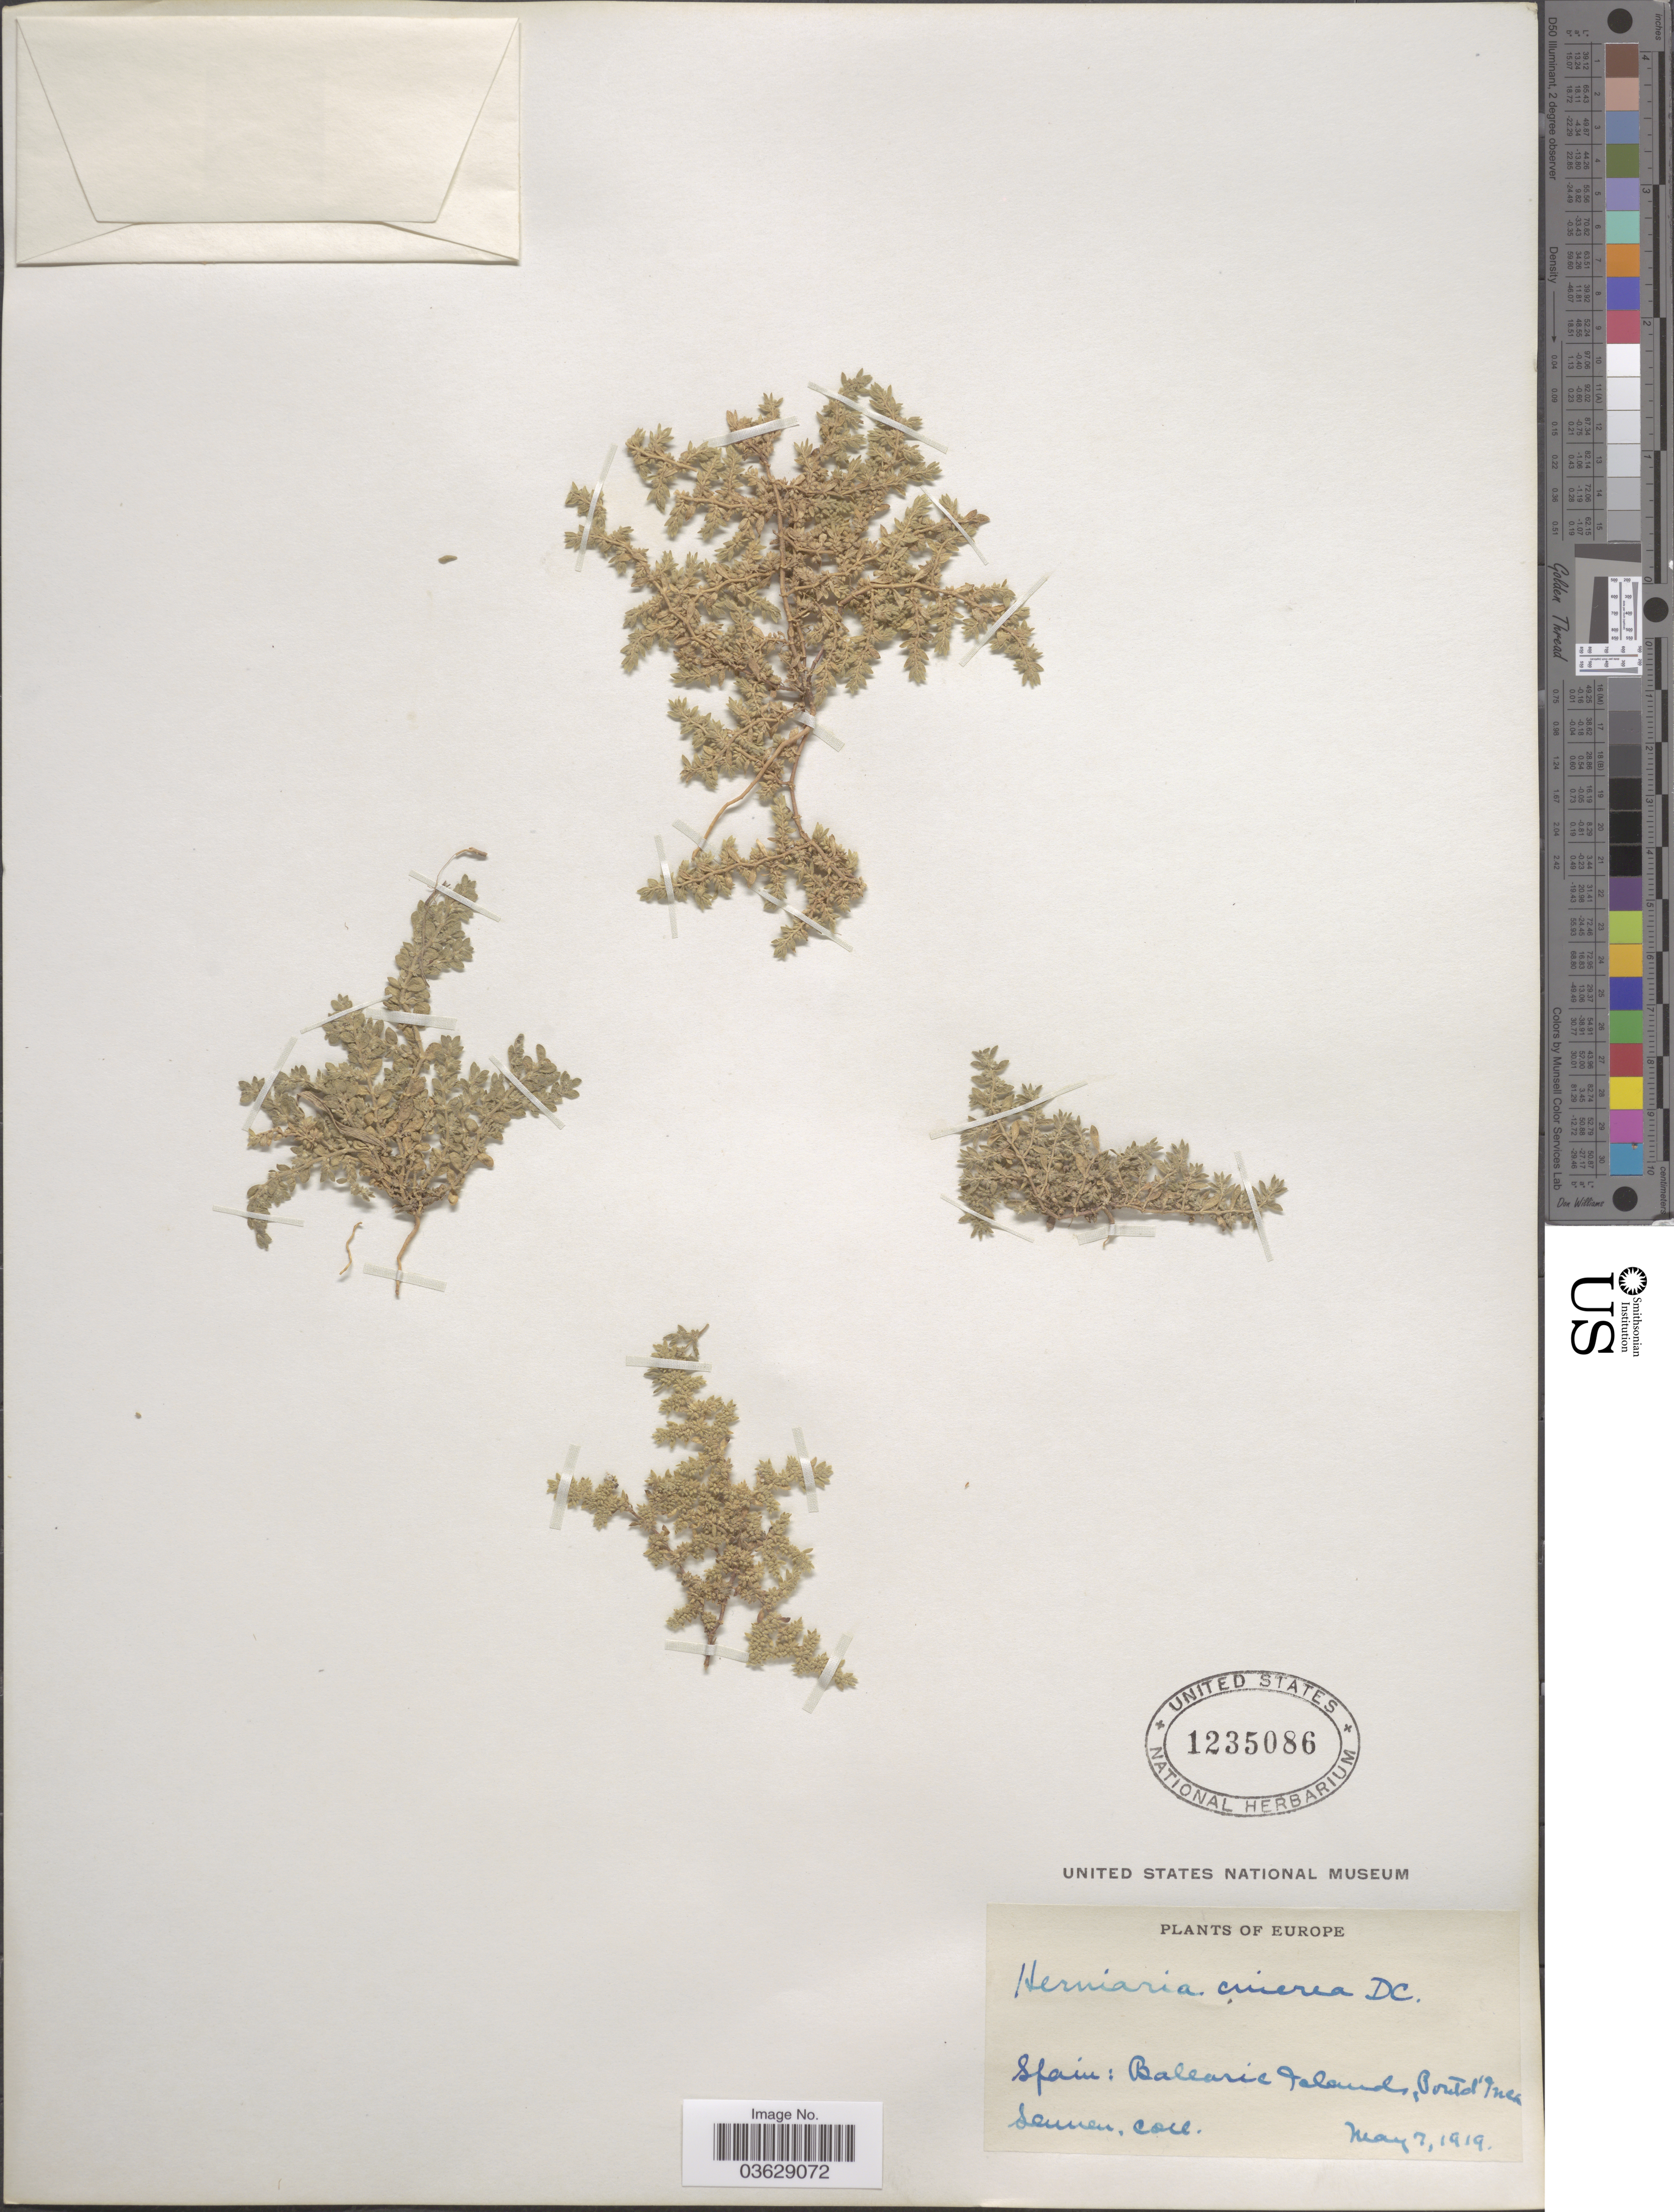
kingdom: Plantae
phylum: Tracheophyta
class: Magnoliopsida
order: Caryophyllales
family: Caryophyllaceae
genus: Herniaria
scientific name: Herniaria cinerea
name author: DC.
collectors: E. Sennen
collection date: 1919-05-07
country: Spain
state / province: Islas Baleares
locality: Balearic Island, Pont d'Inca.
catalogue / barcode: US 1235086